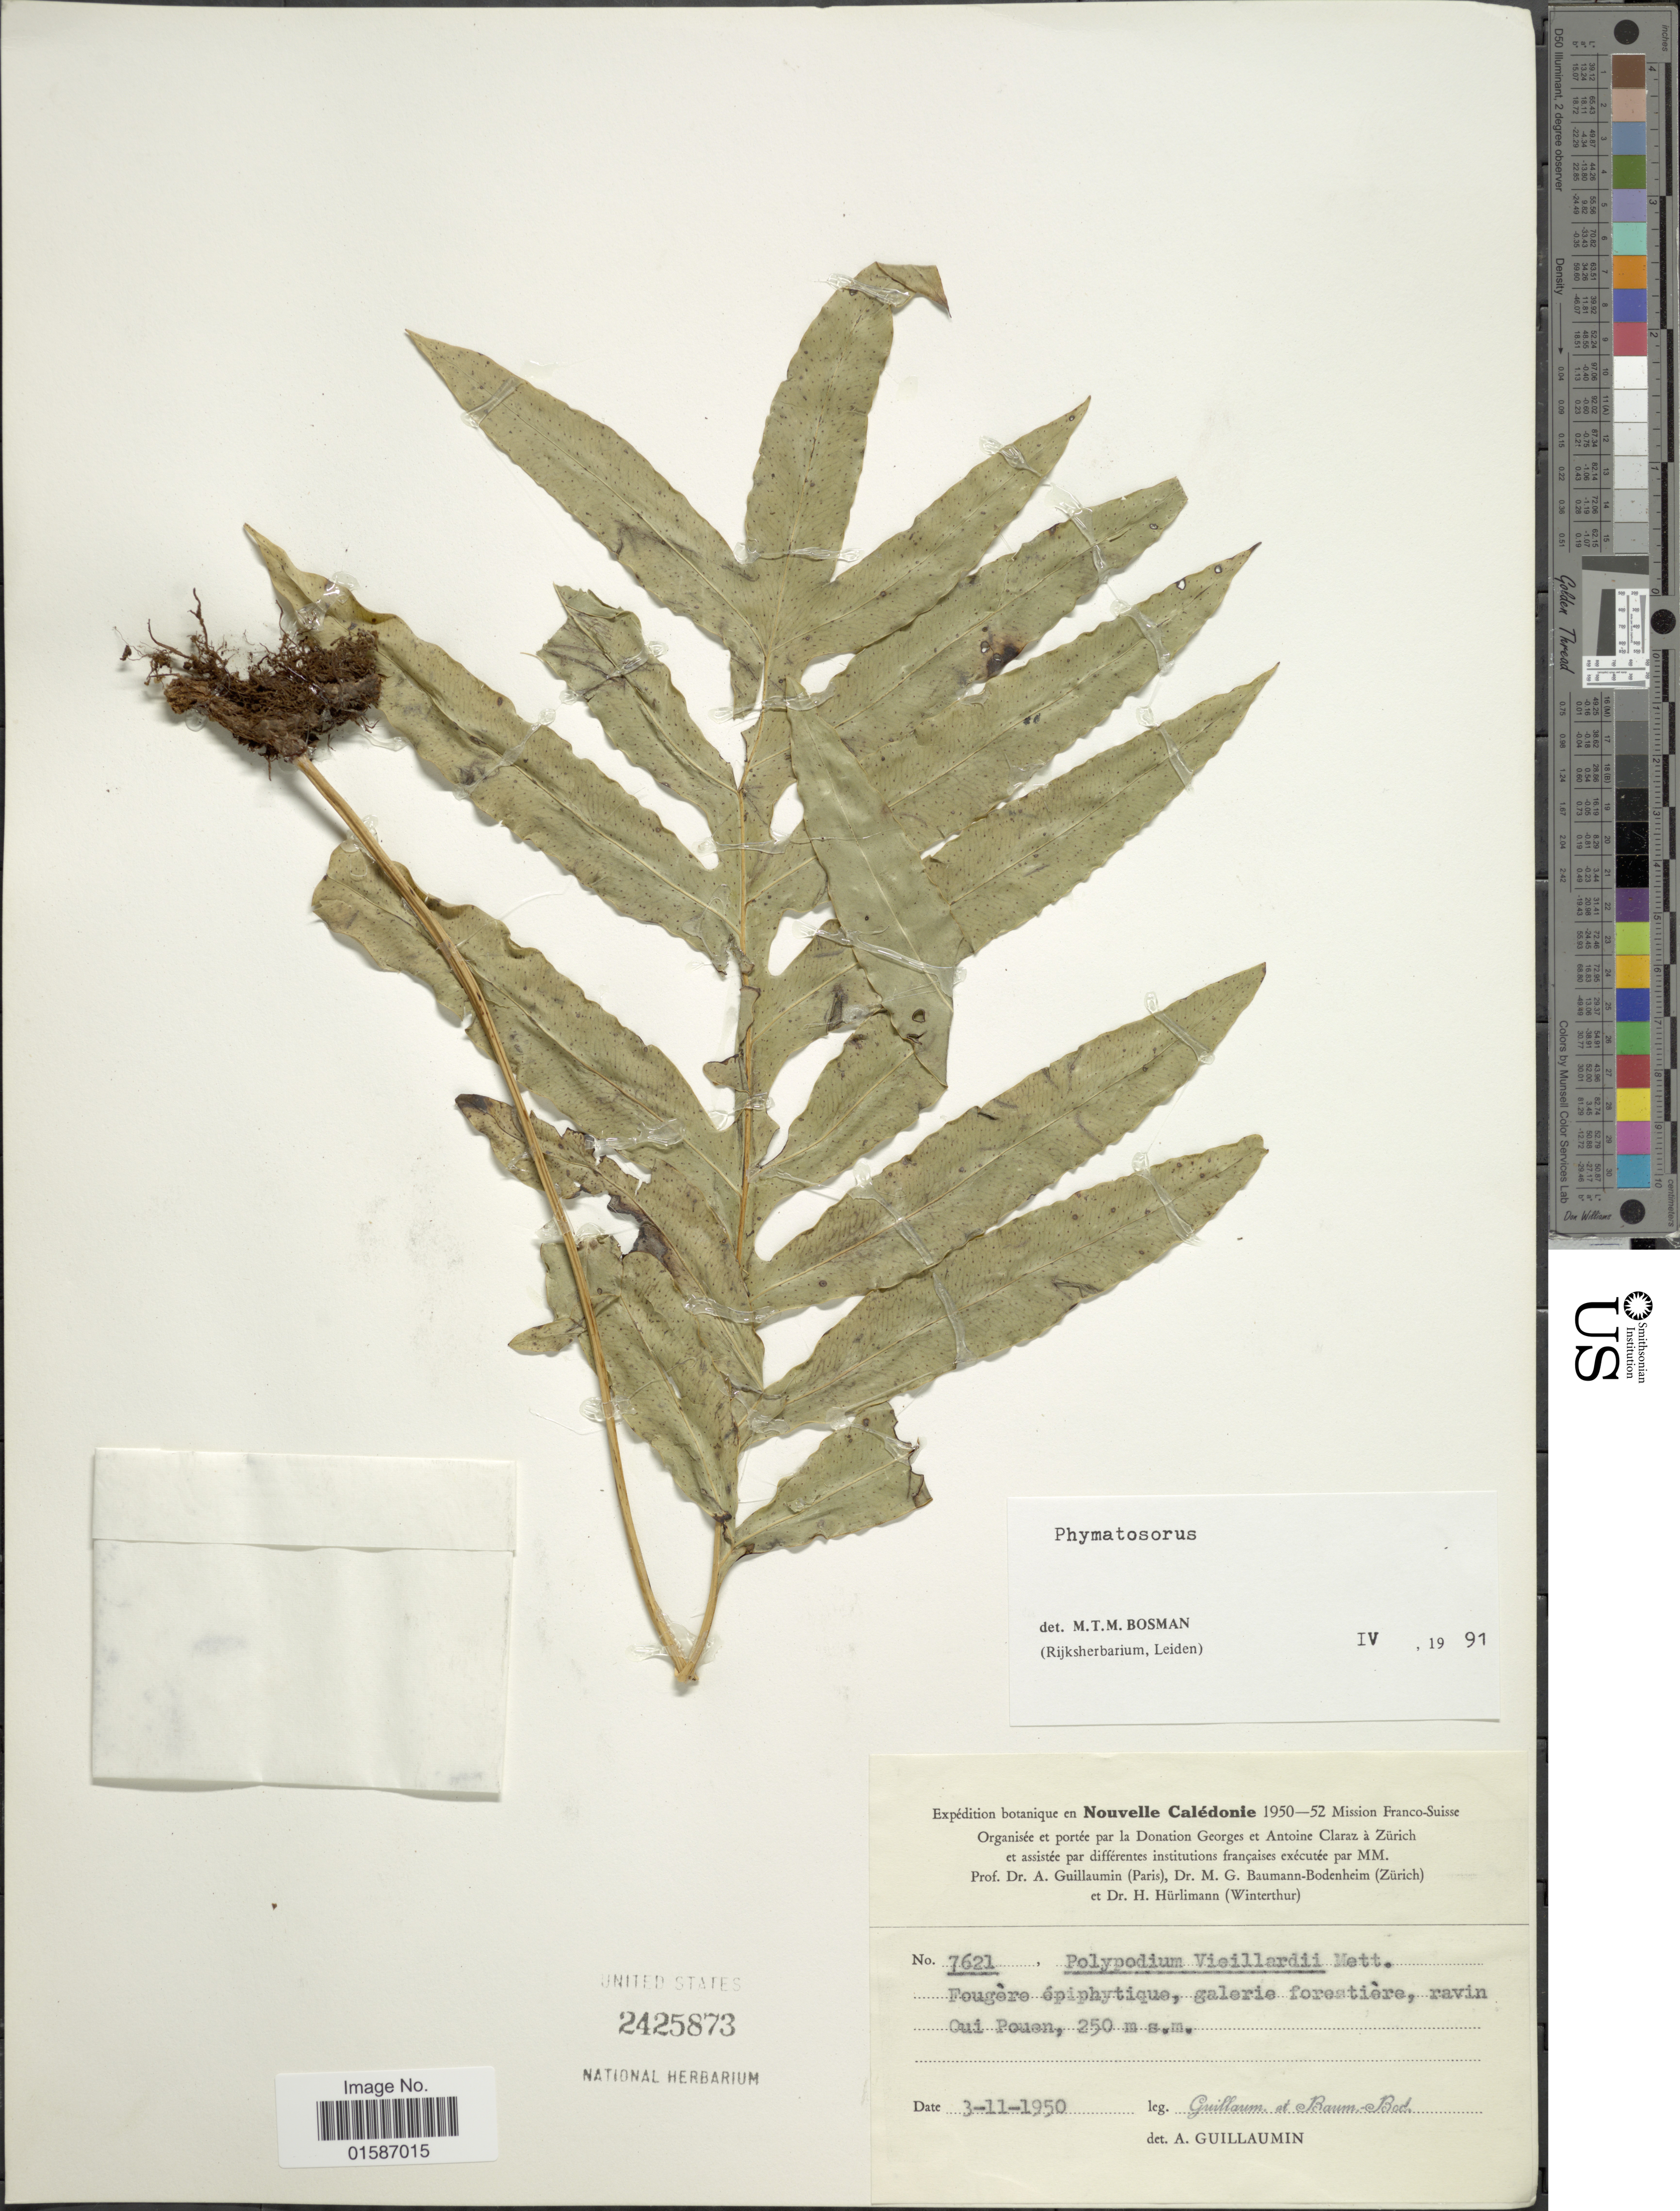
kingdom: Plantae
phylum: Tracheophyta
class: Polypodiopsida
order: Polypodiales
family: Polypodiaceae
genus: Microsorum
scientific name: Microsorum vieillardii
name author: (Mett.) Copel.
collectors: A. Guillaumin & M. G. Baumann-Bodenheim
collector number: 7621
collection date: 1950-11-03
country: New Caledonia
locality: Fougère épiphytique, galerie forestière, ravine Oui Pouen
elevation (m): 250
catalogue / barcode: US 2425873